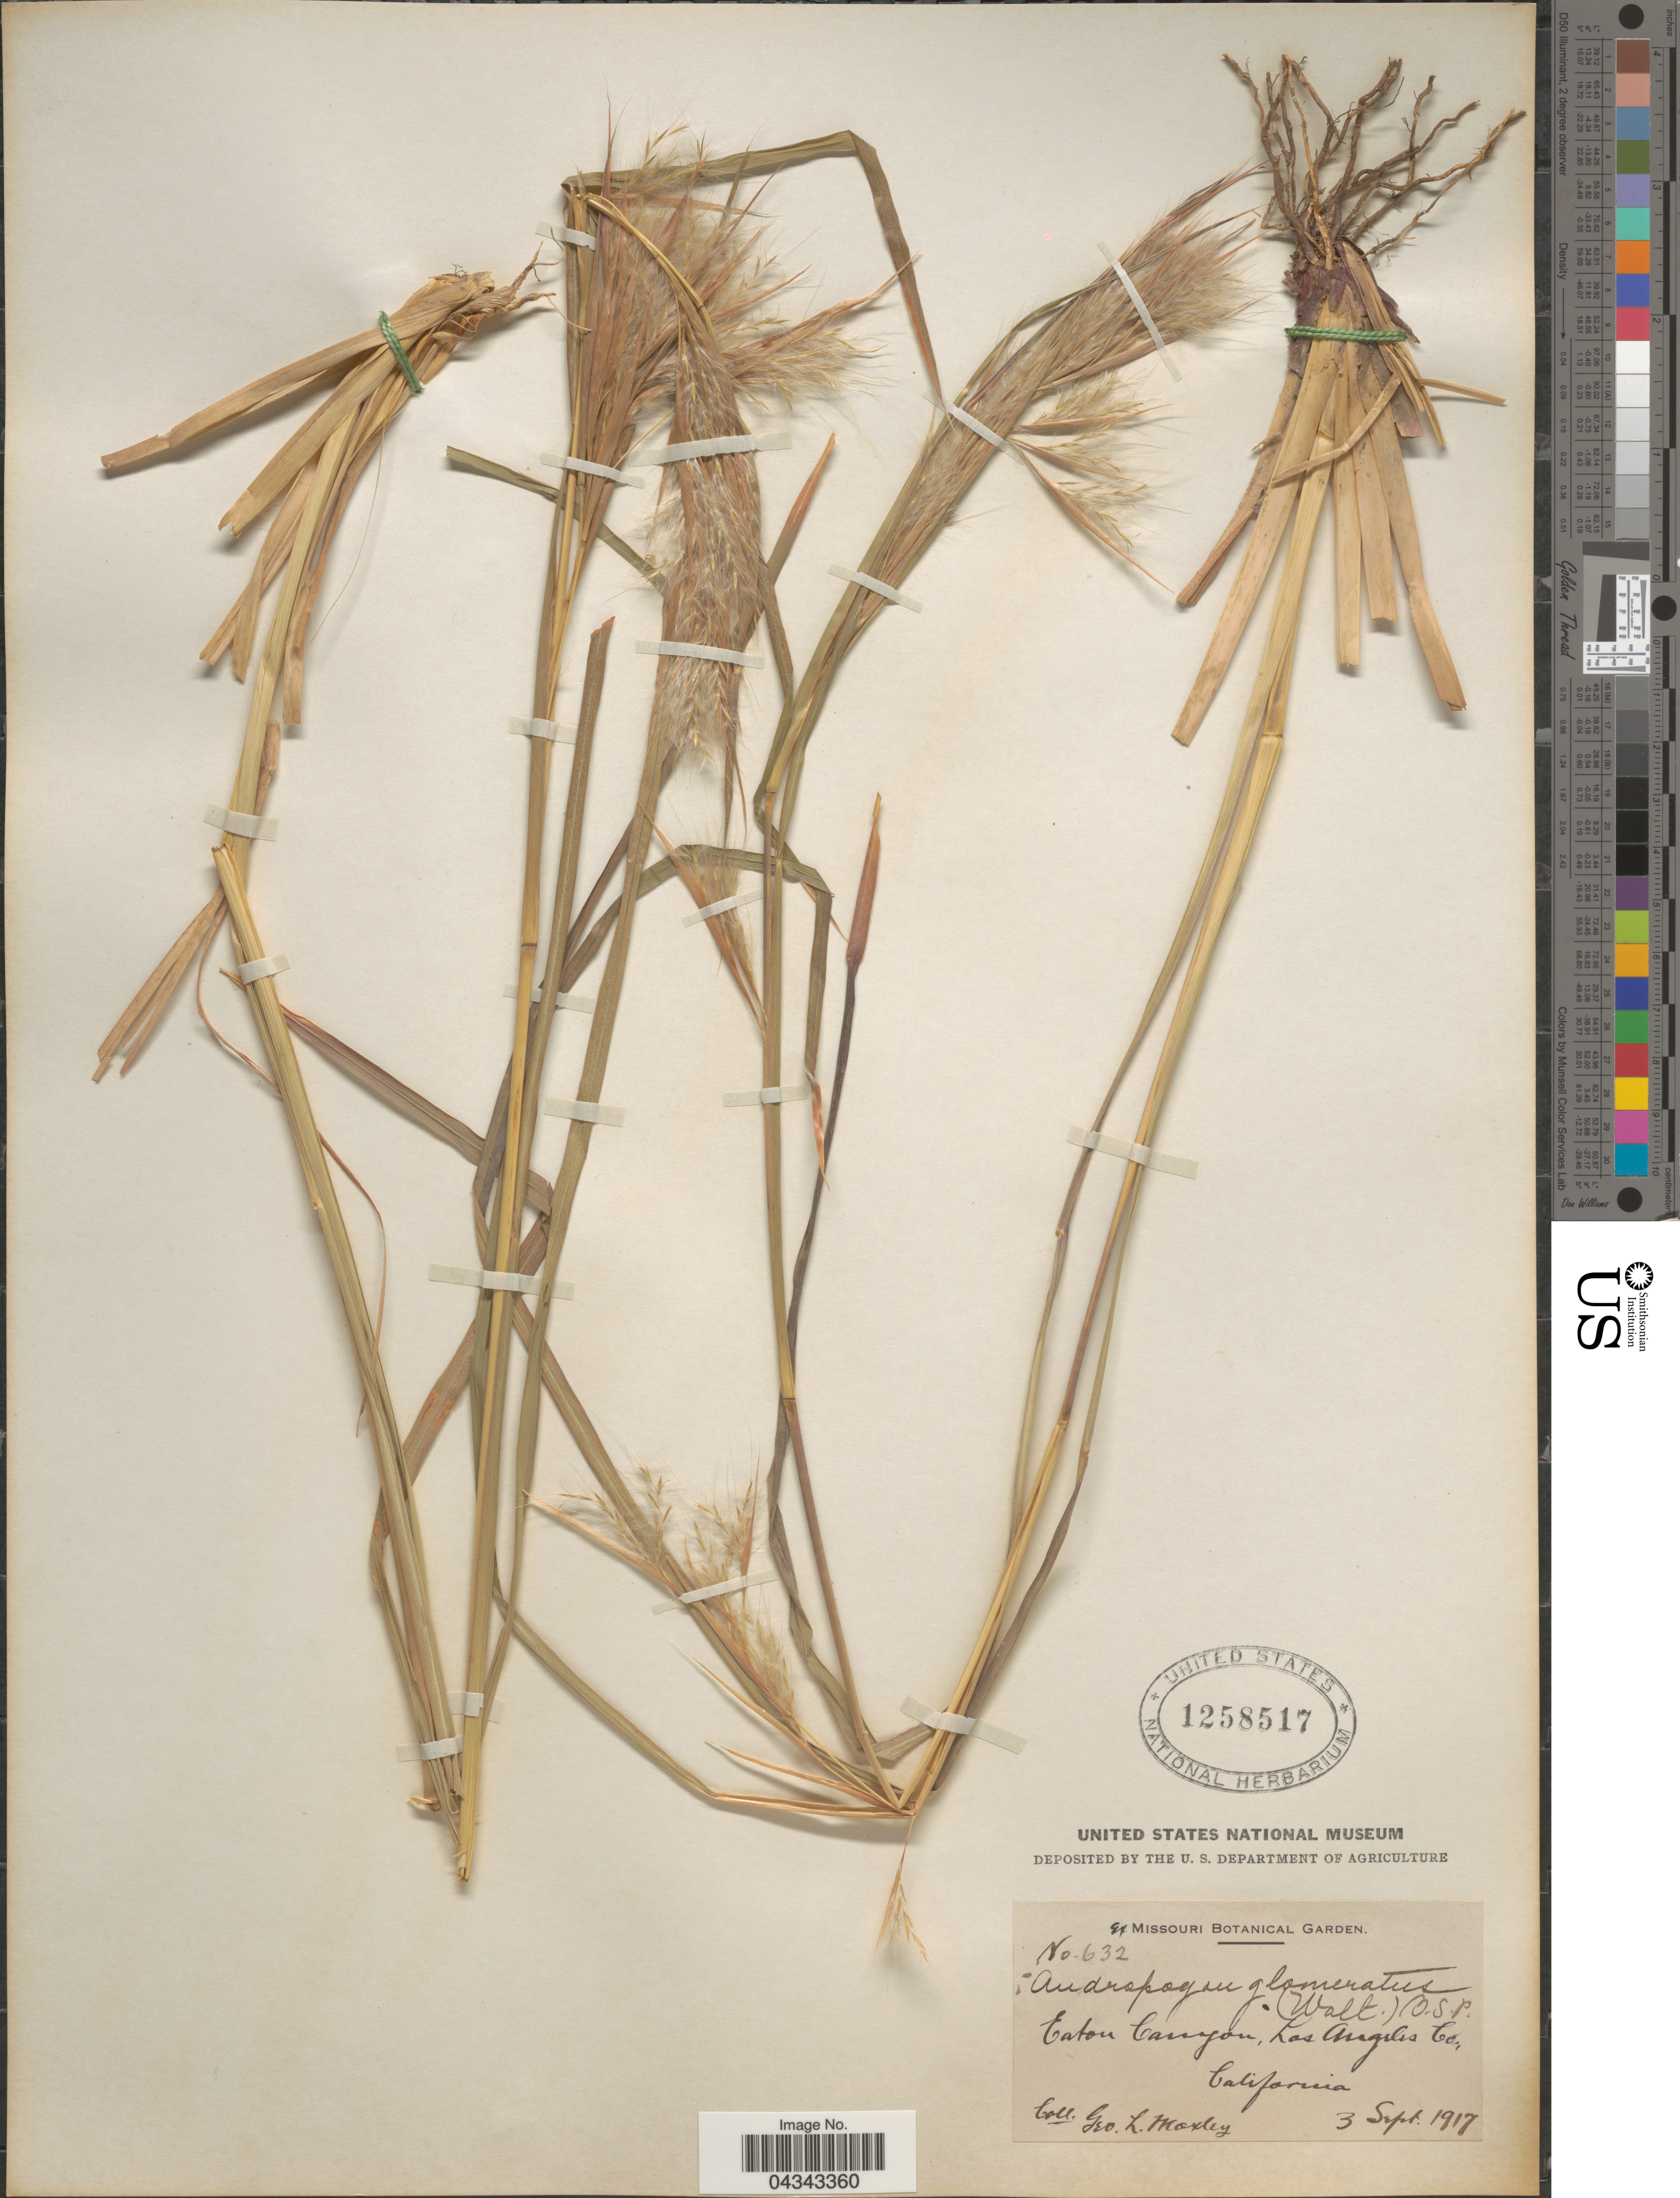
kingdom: Plantae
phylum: Tracheophyta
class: Liliopsida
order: Poales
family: Poaceae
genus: Andropogon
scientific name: Andropogon glomeratus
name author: (Walter) Britton, Stearns & Poggenb.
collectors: G. L. Moxley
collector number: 632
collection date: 1917-09-03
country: United States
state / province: California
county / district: Los Angeles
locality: Eaton Canyon, Los Angeles Co.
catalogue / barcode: US 1258517